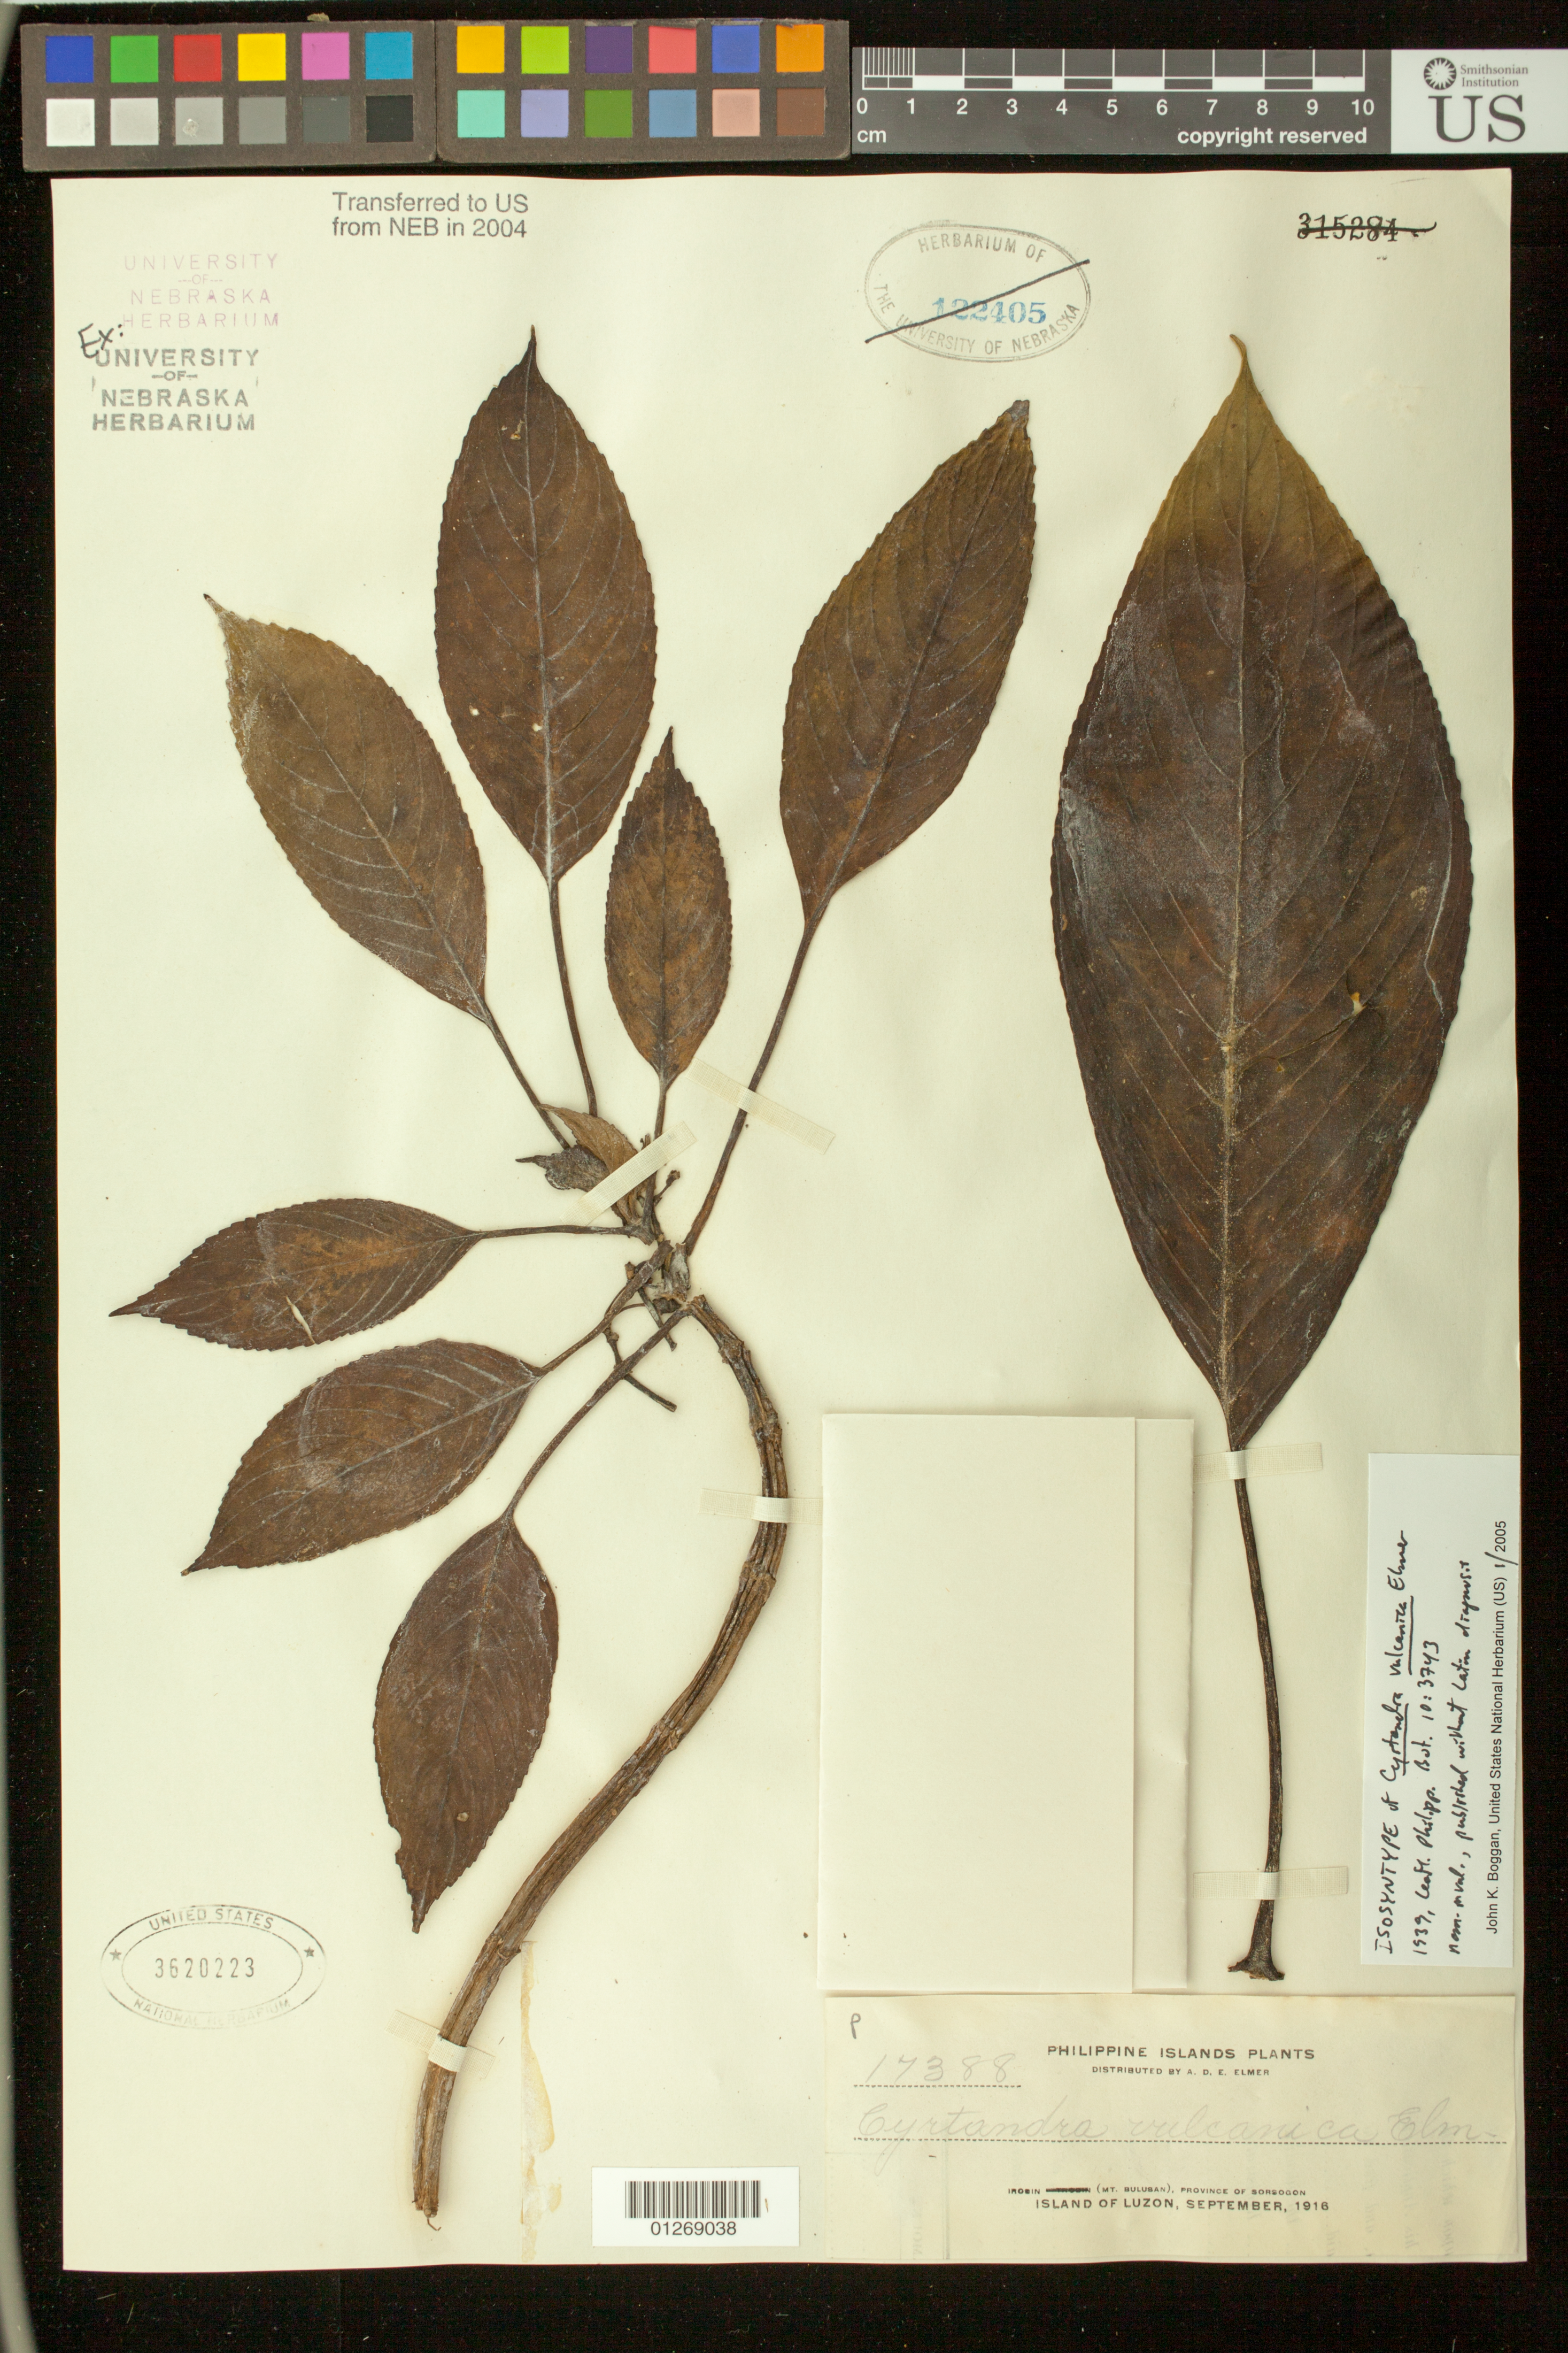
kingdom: Plantae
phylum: Tracheophyta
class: Magnoliopsida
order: Lamiales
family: Gesneriaceae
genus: Cyrtandra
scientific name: Cyrtandra vulcanica Elmer, nom. inval.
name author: Elmer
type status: Voucher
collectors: A. D. E. Elmer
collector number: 17388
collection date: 1916-09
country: Philippines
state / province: Bicol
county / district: Sorsogon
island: Luzon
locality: Irosin (Mt. Bulusan), Province of Sorsogon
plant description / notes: Specimen ex University of Nebraska Herbarium (NEB), transferred to US in 2004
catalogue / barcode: US 3620223